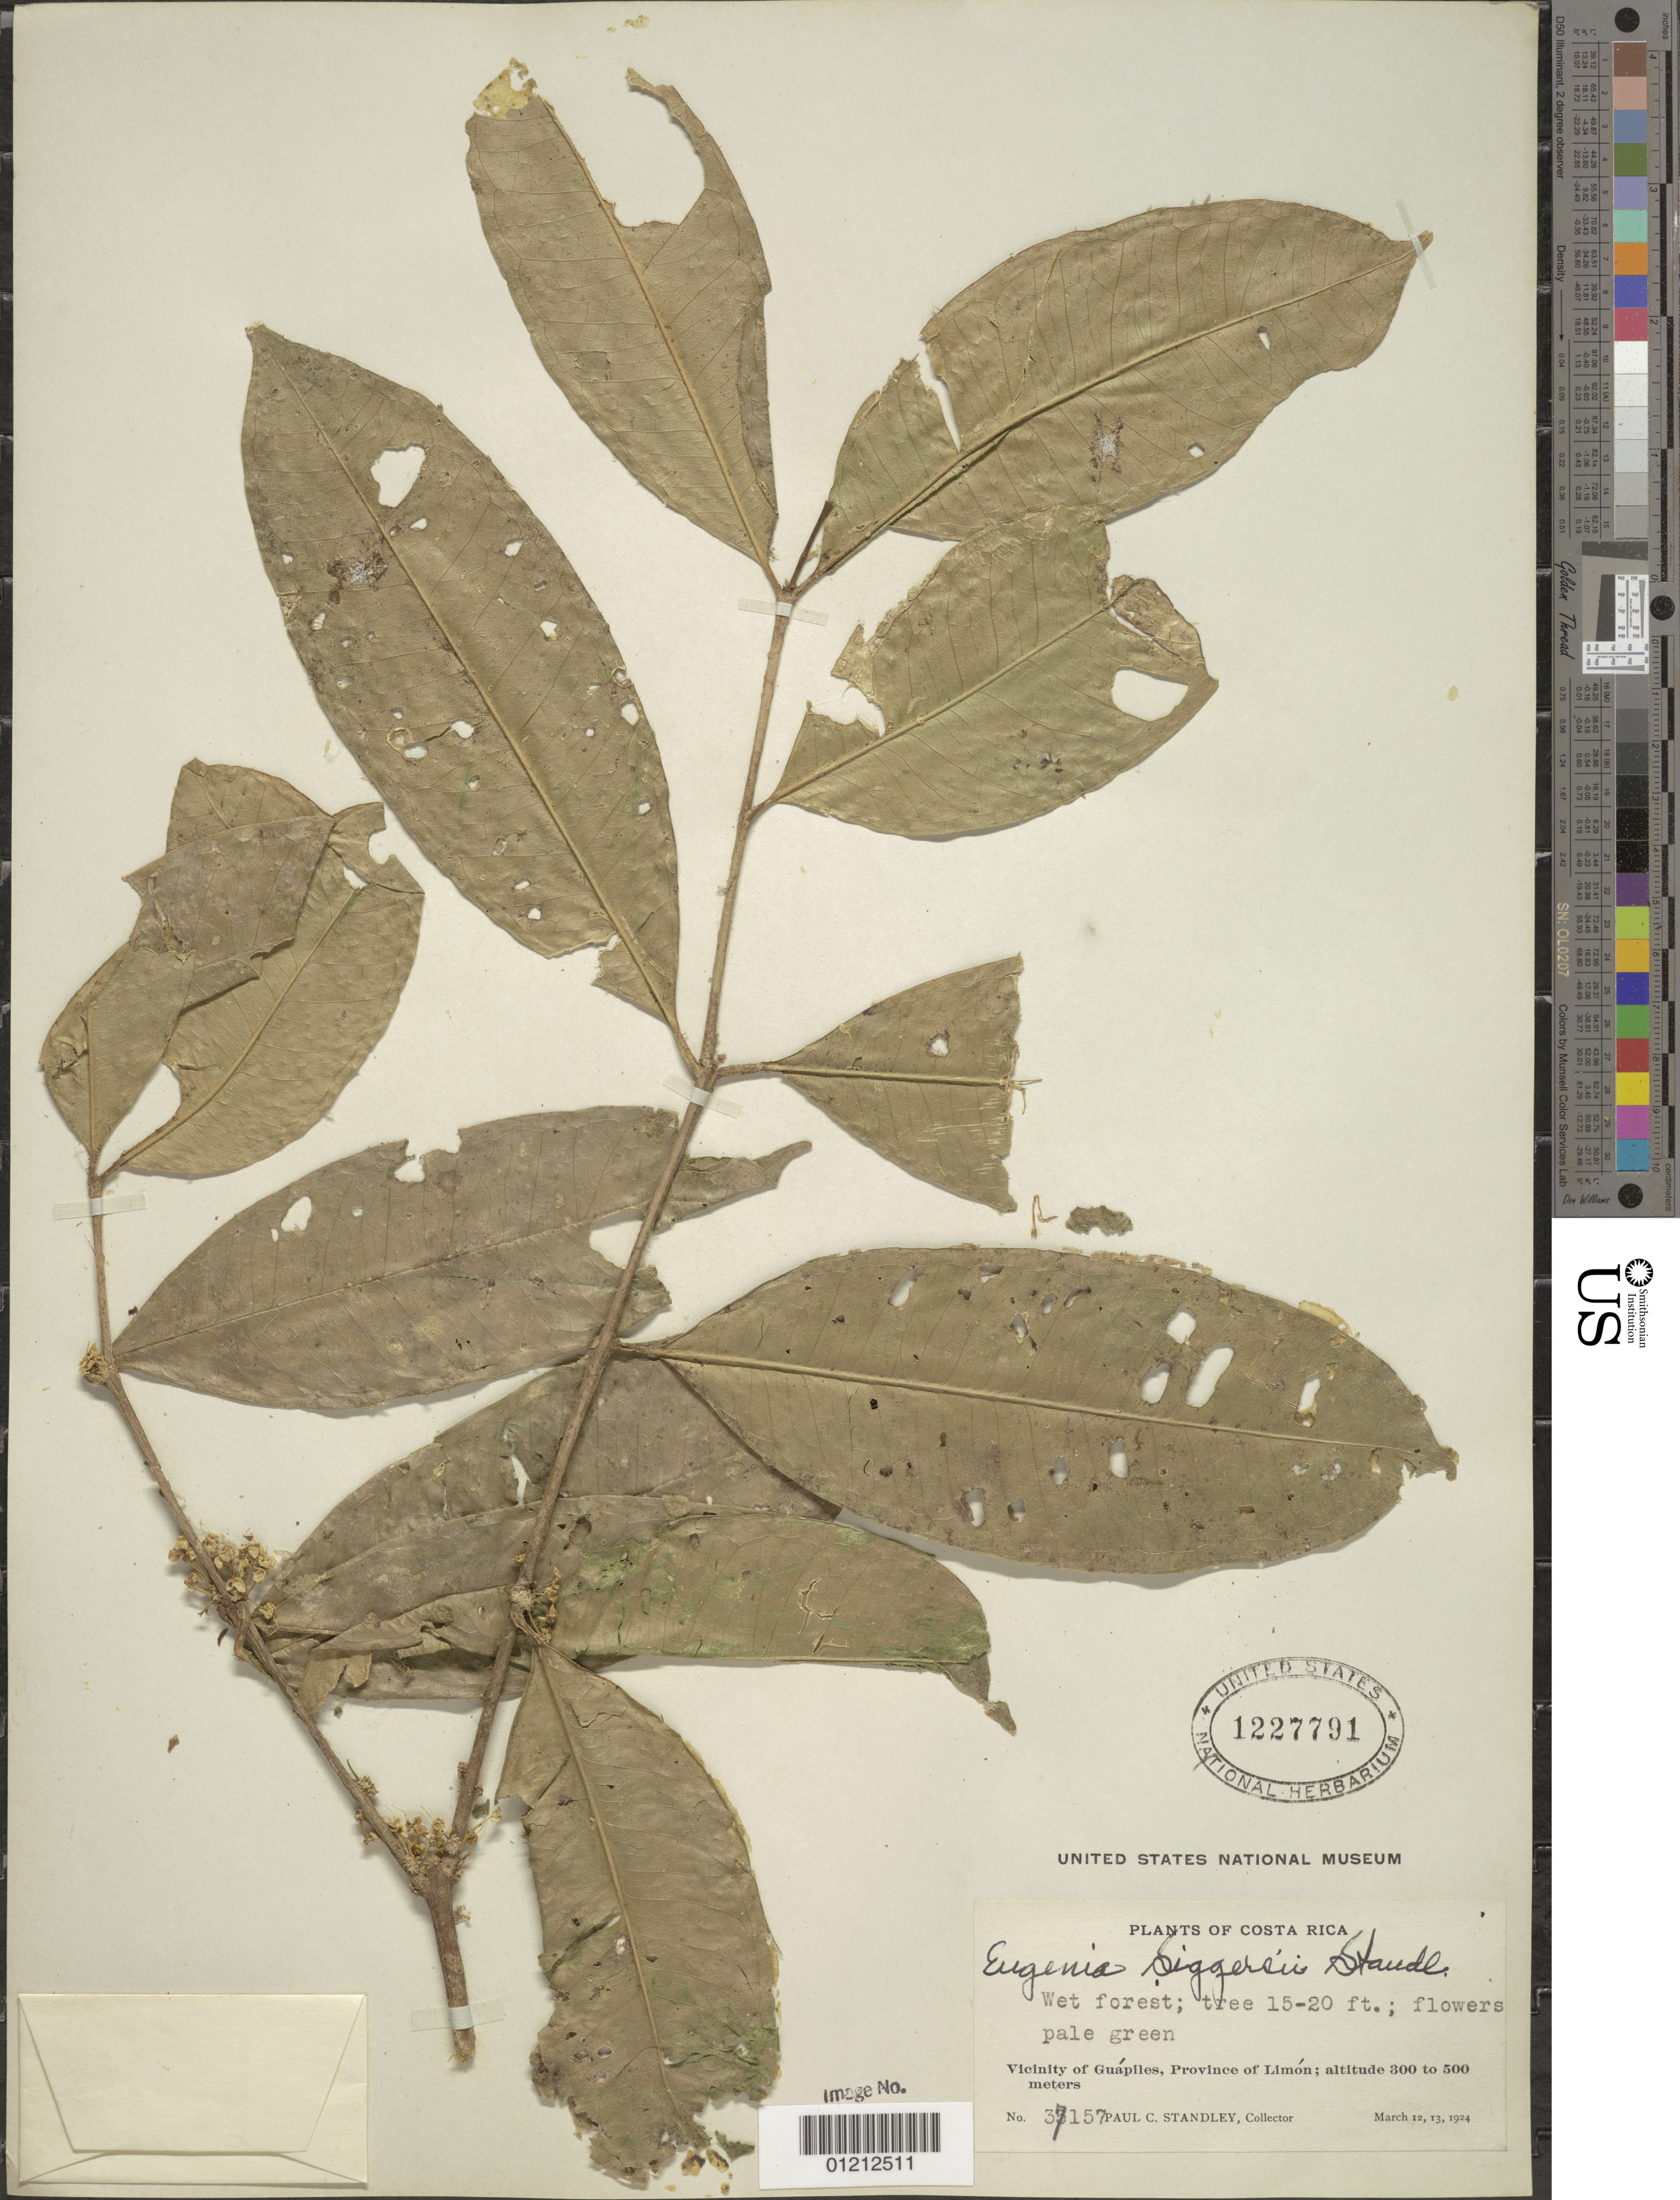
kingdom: Plantae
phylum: Tracheophyta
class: Magnoliopsida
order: Myrtales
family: Myrtaceae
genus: Eugenia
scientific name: Eugenia siggersii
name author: Standl.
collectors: P. C. Standley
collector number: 37157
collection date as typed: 12 Mar 1924 and 13 Mar 1924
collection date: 1924-03-12,1924-03-13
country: Costa Rica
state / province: Limón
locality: Vicinity of Guapiles.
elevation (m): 300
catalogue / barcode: US 1227791